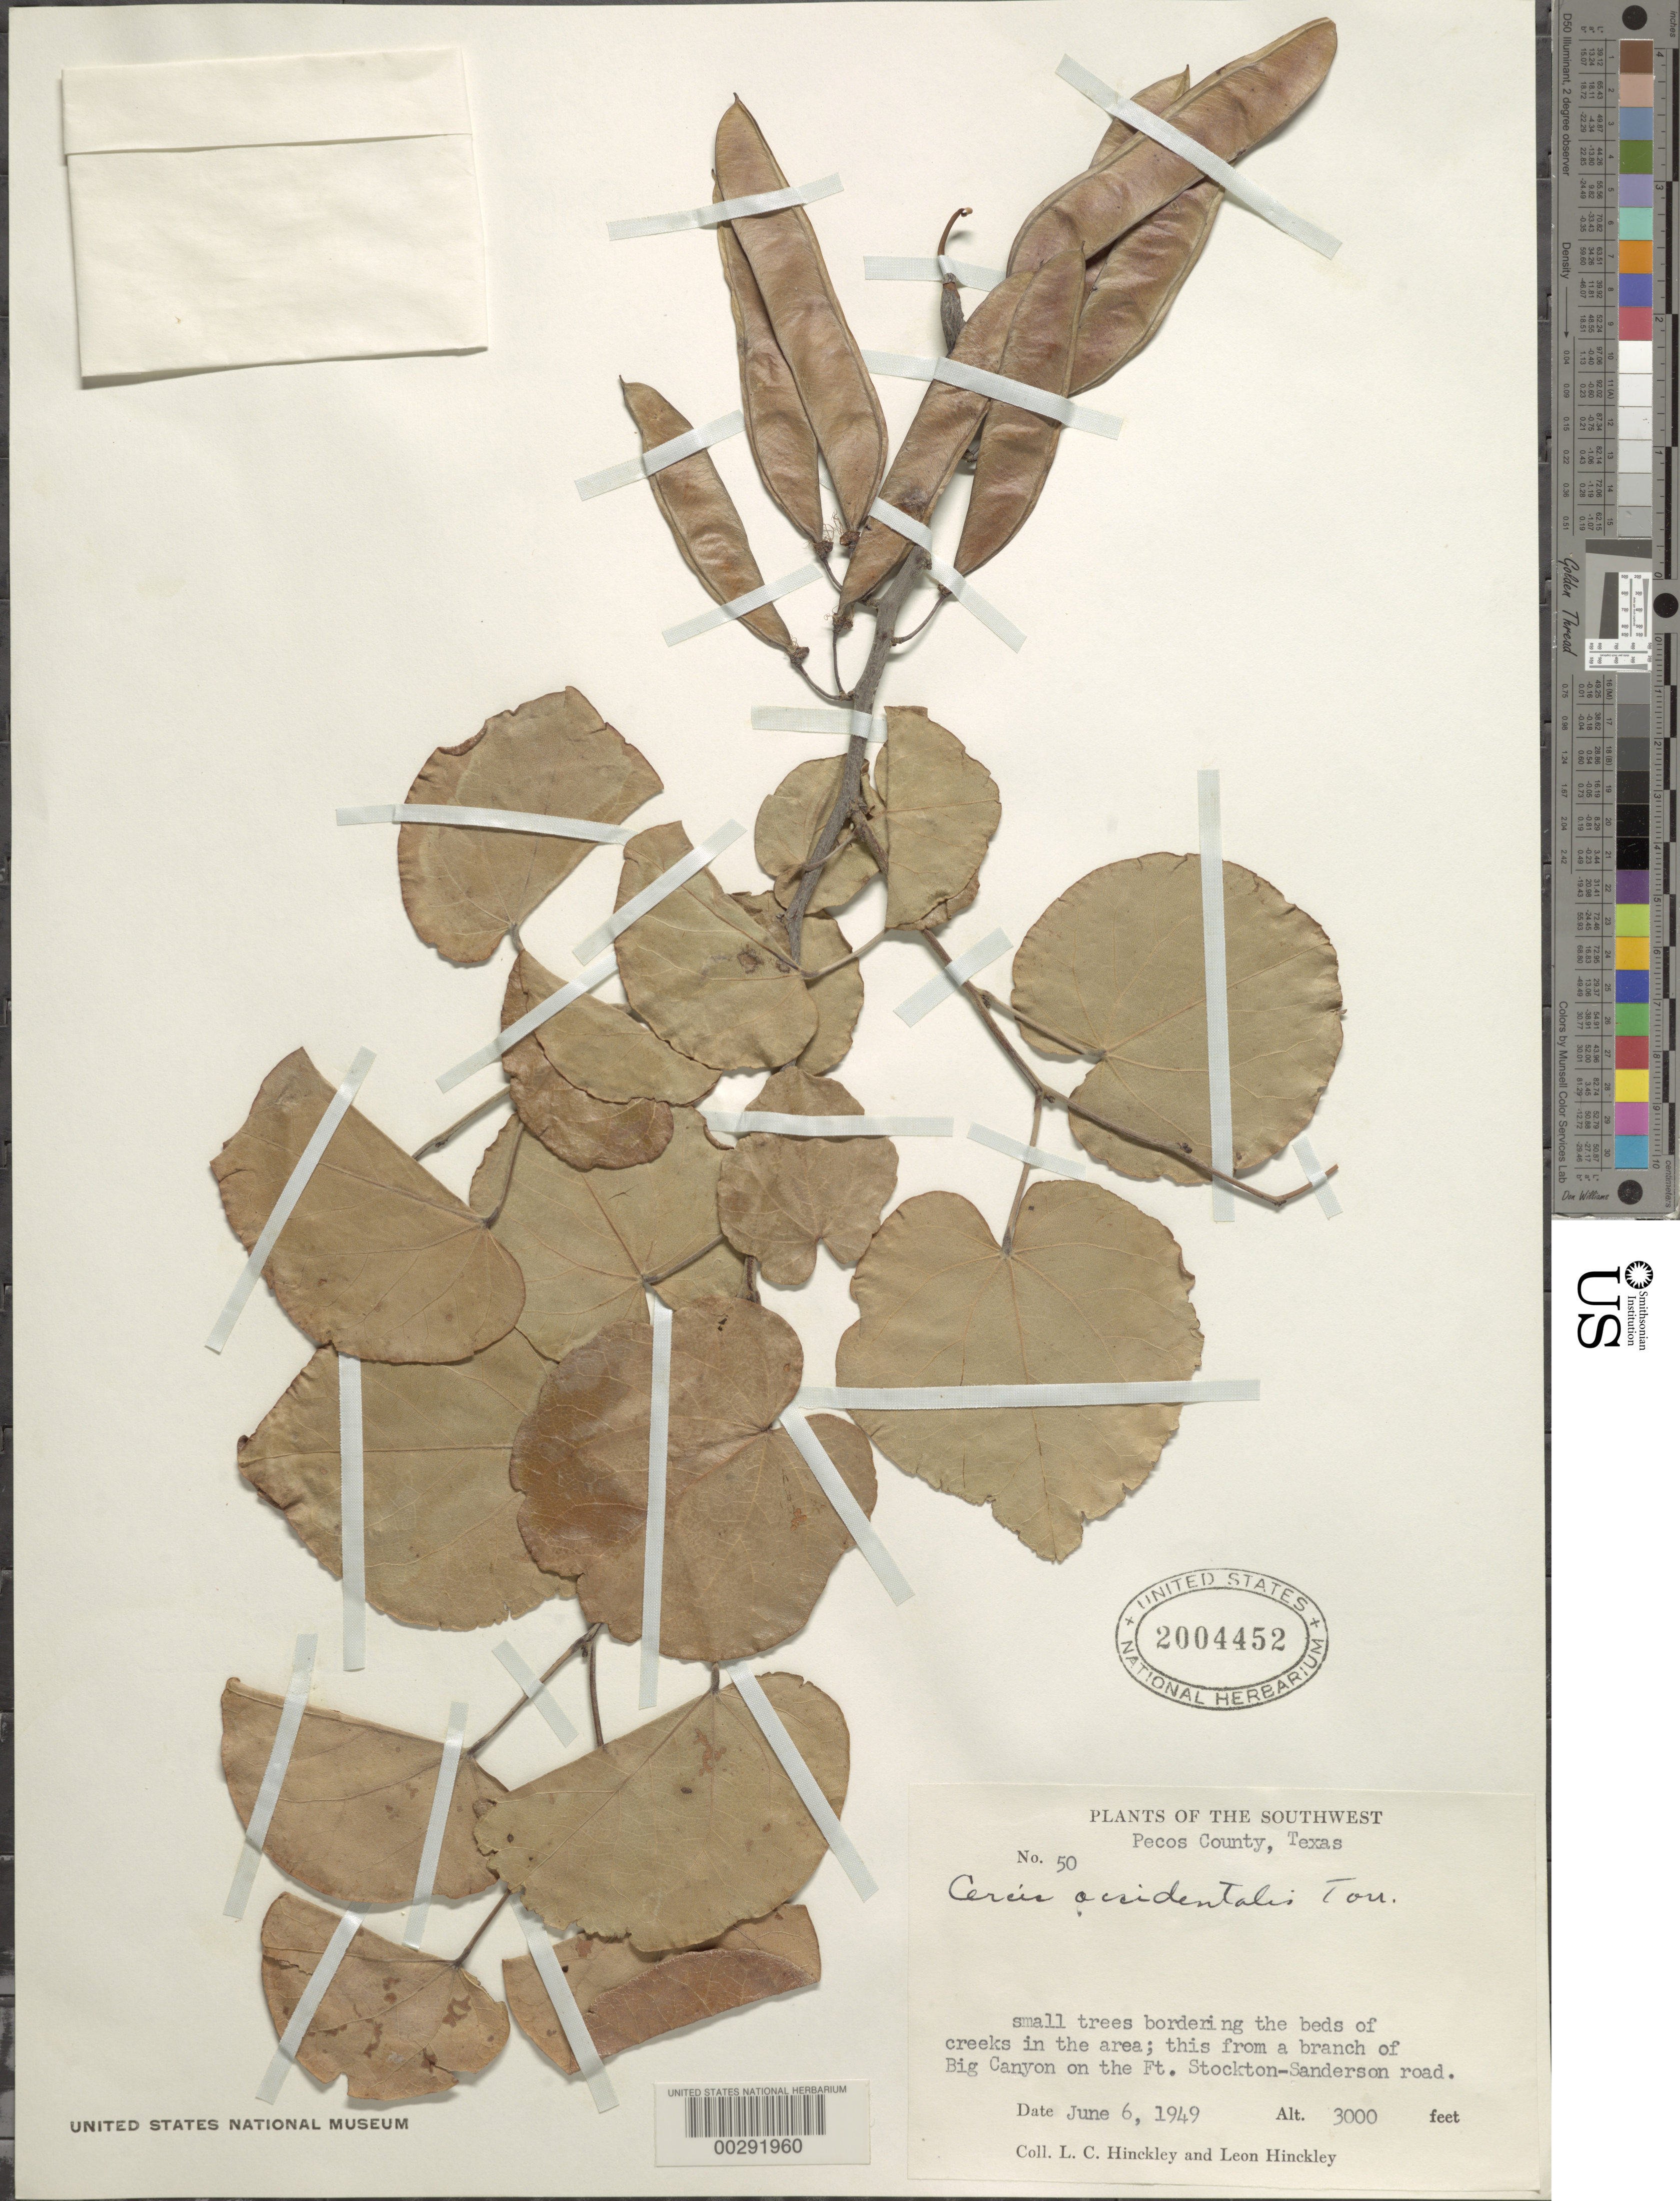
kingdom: Plantae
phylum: Tracheophyta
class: Magnoliopsida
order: Fabales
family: Fabaceae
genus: Cercis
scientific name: Cercis occidentalis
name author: Torr. ex A. Gray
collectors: L. Hinckley & L. Hinckley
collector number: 50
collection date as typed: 06 Jun 1949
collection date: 1949-06-06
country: United States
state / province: Texas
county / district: Pecos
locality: Branch of big canyon on the ft. stockton-sanderson road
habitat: Bordering the beds of creeks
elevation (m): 914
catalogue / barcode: US 2004452